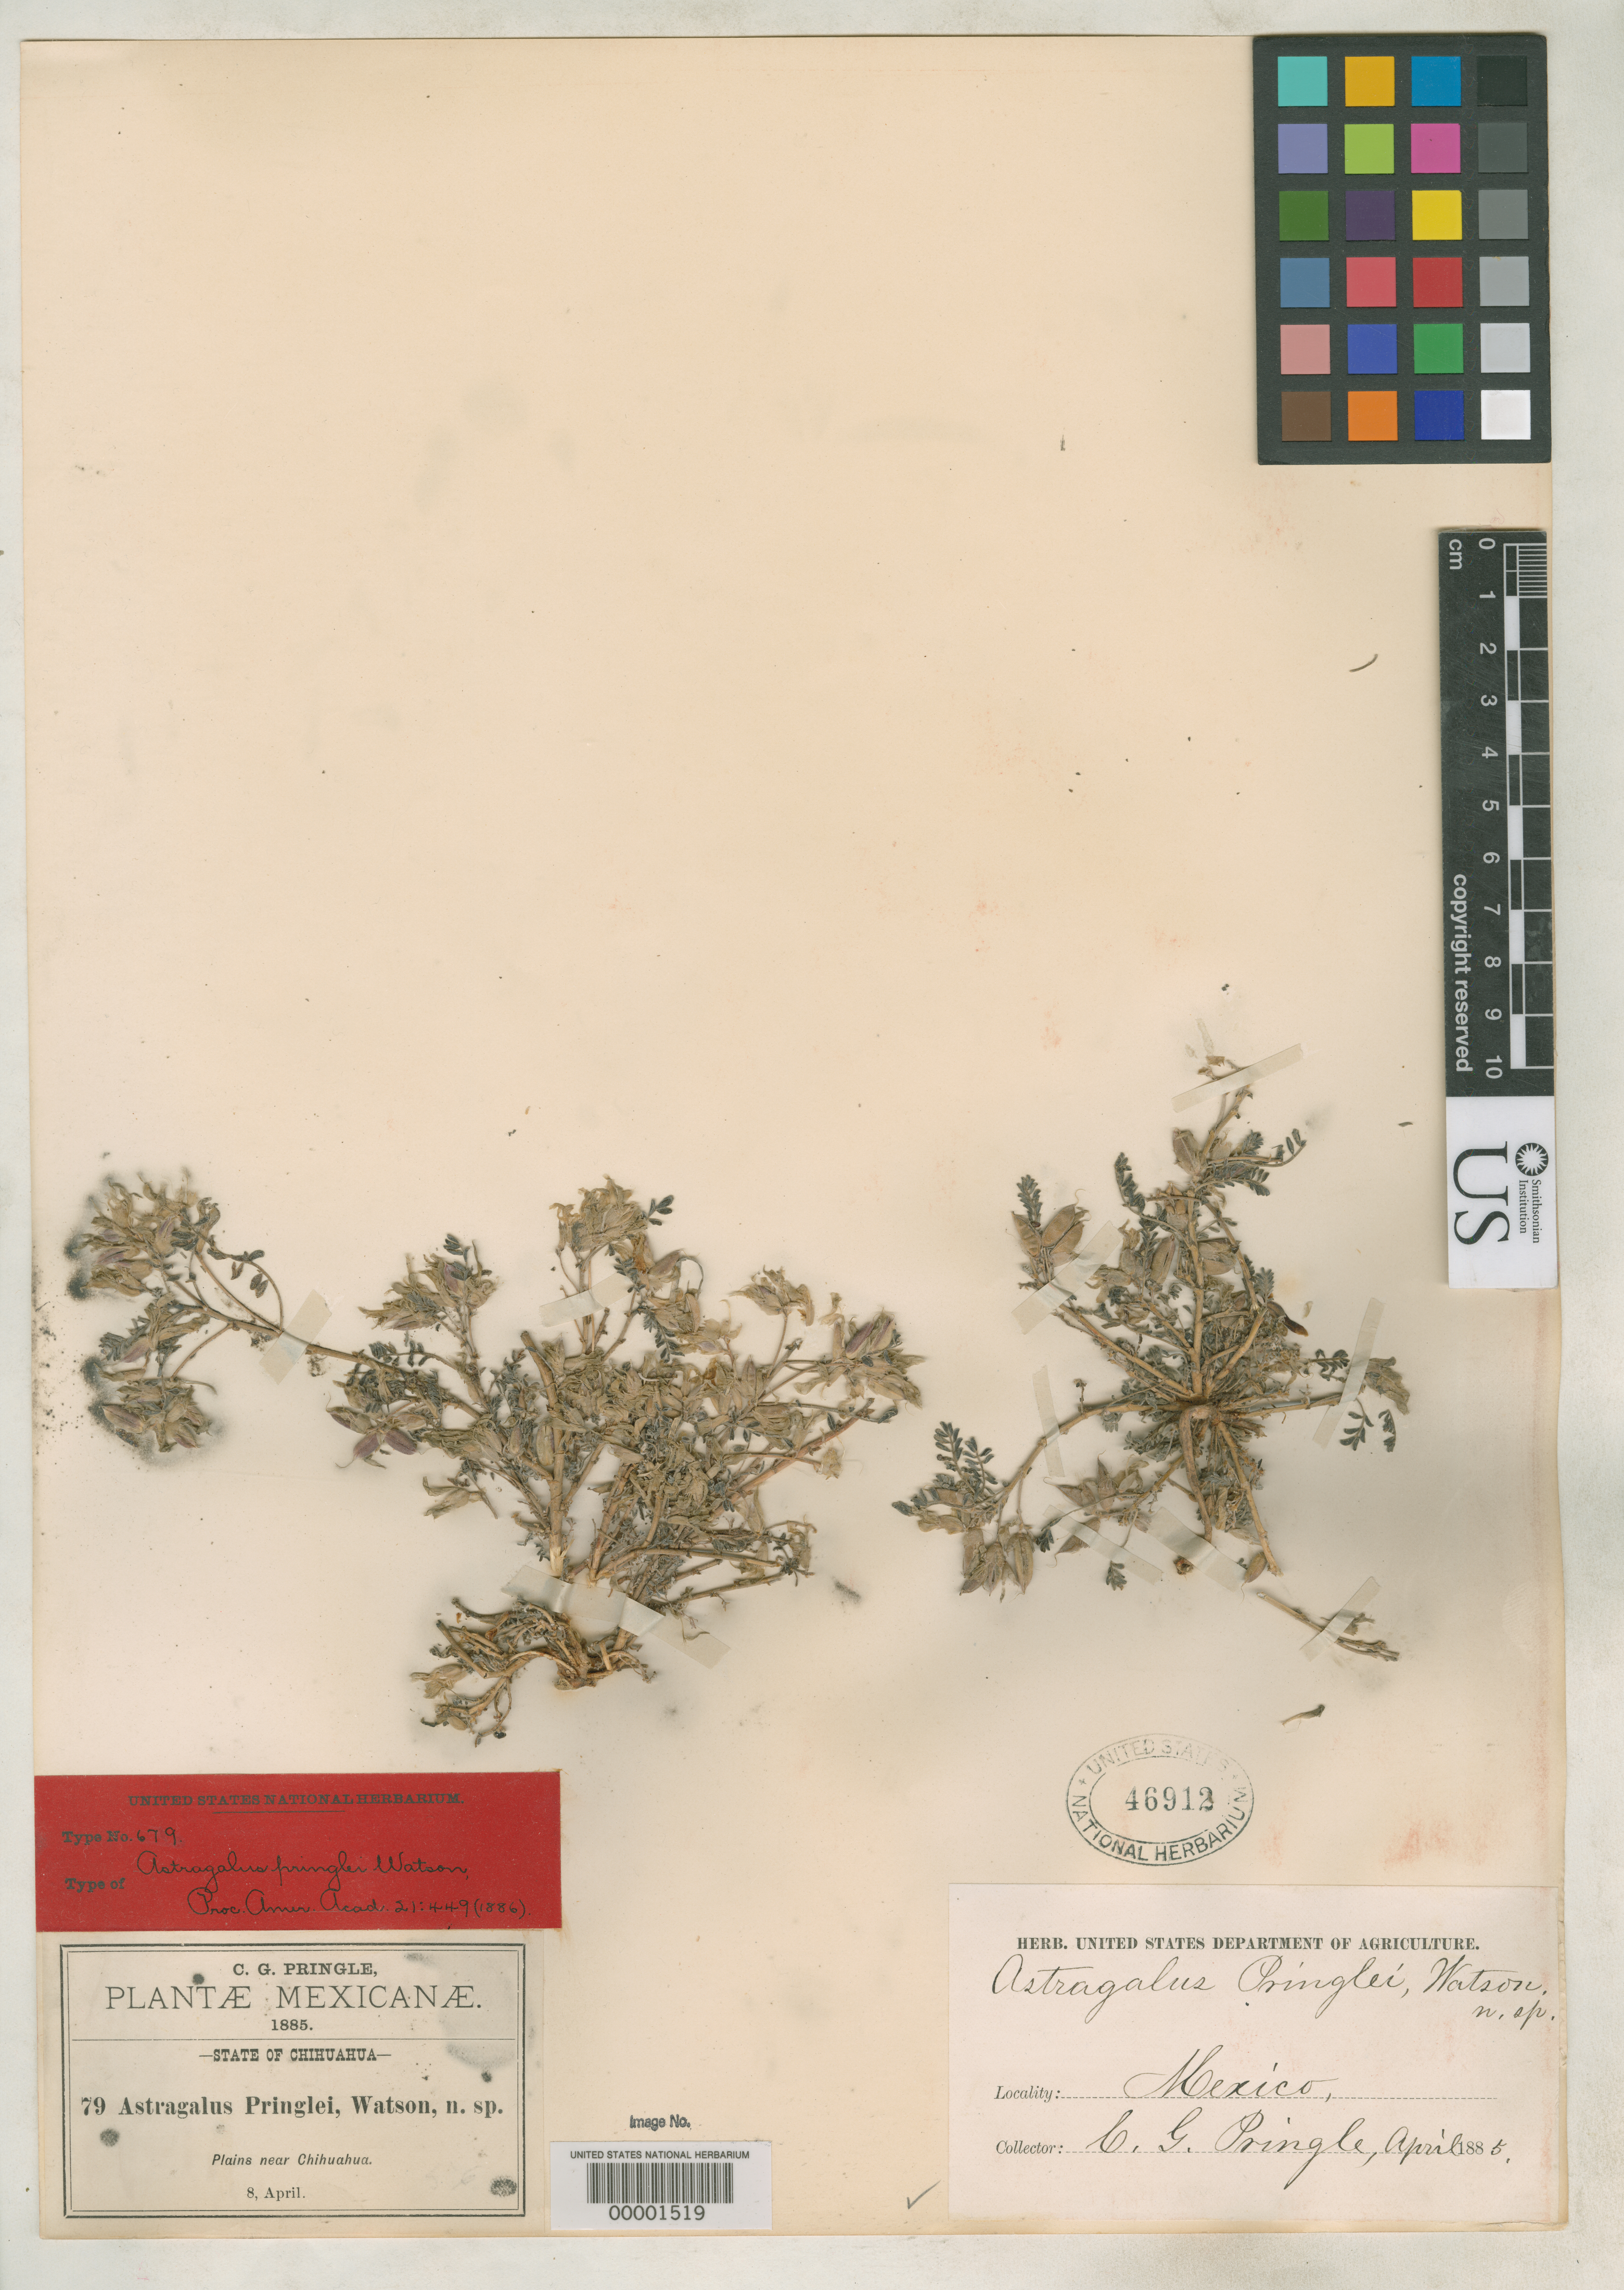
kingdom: Plantae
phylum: Tracheophyta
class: Magnoliopsida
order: Fabales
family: Fabaceae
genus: Astragalus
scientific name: Astragalus pringlei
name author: S. Watson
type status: Isotype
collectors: C. G. Pringle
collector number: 79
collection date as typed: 08 Apr 1885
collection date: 1885-04-08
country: Mexico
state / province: Chihuahua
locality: Near Chihuahua.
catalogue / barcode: US 46912